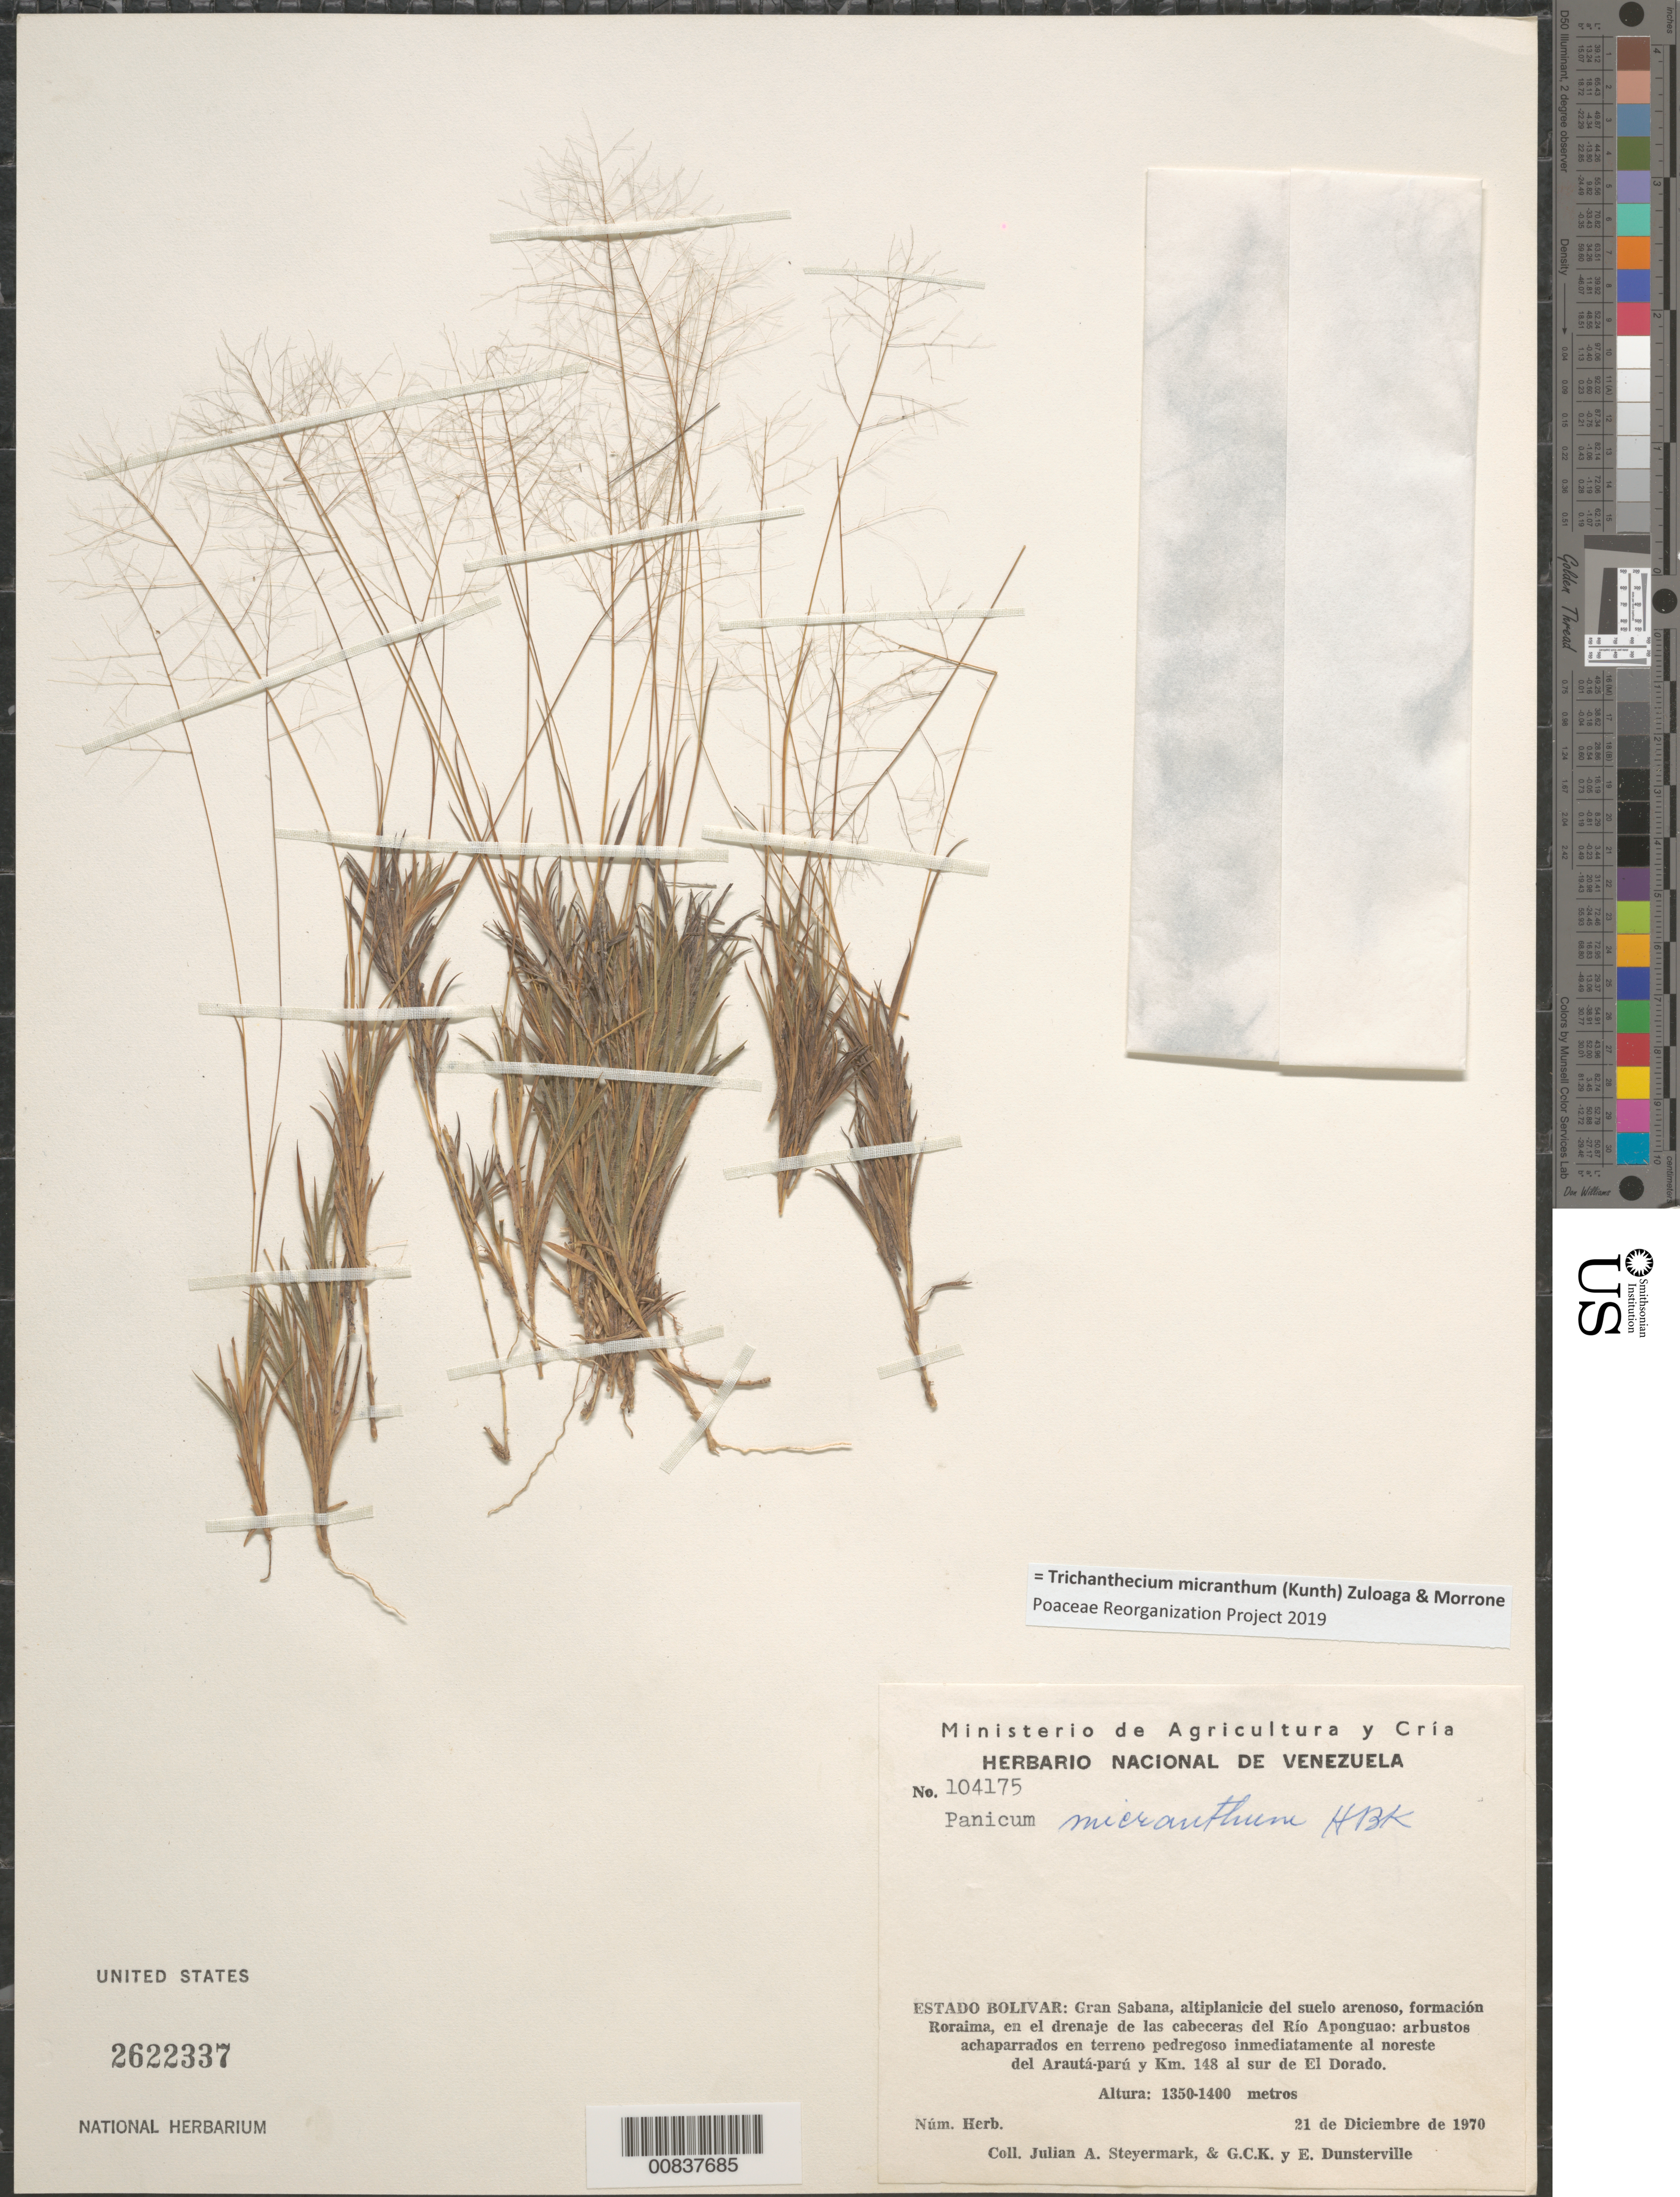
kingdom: Plantae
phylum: Tracheophyta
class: Liliopsida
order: Poales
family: Poaceae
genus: Trichanthecium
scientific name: Trichanthecium micranthum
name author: (Kunth) Zuloaga & Morrone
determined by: Poaceae Reorganization Project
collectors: J. Steyermark, G. C. K. Dunsterville & E. Dunsterville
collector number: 104175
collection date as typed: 21-Dec-70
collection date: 1970-12-21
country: Venezuela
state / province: Bolívar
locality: Gran Sabana, formacion Roraima, Río Aponguao; a lo largo del Arautá-parú, alrededores del km 148 al sur de El Dorado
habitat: Altiplanicie del suelo arenoso; arbustos achaparrados en terreno pedregoso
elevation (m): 1350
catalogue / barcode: US 2622337